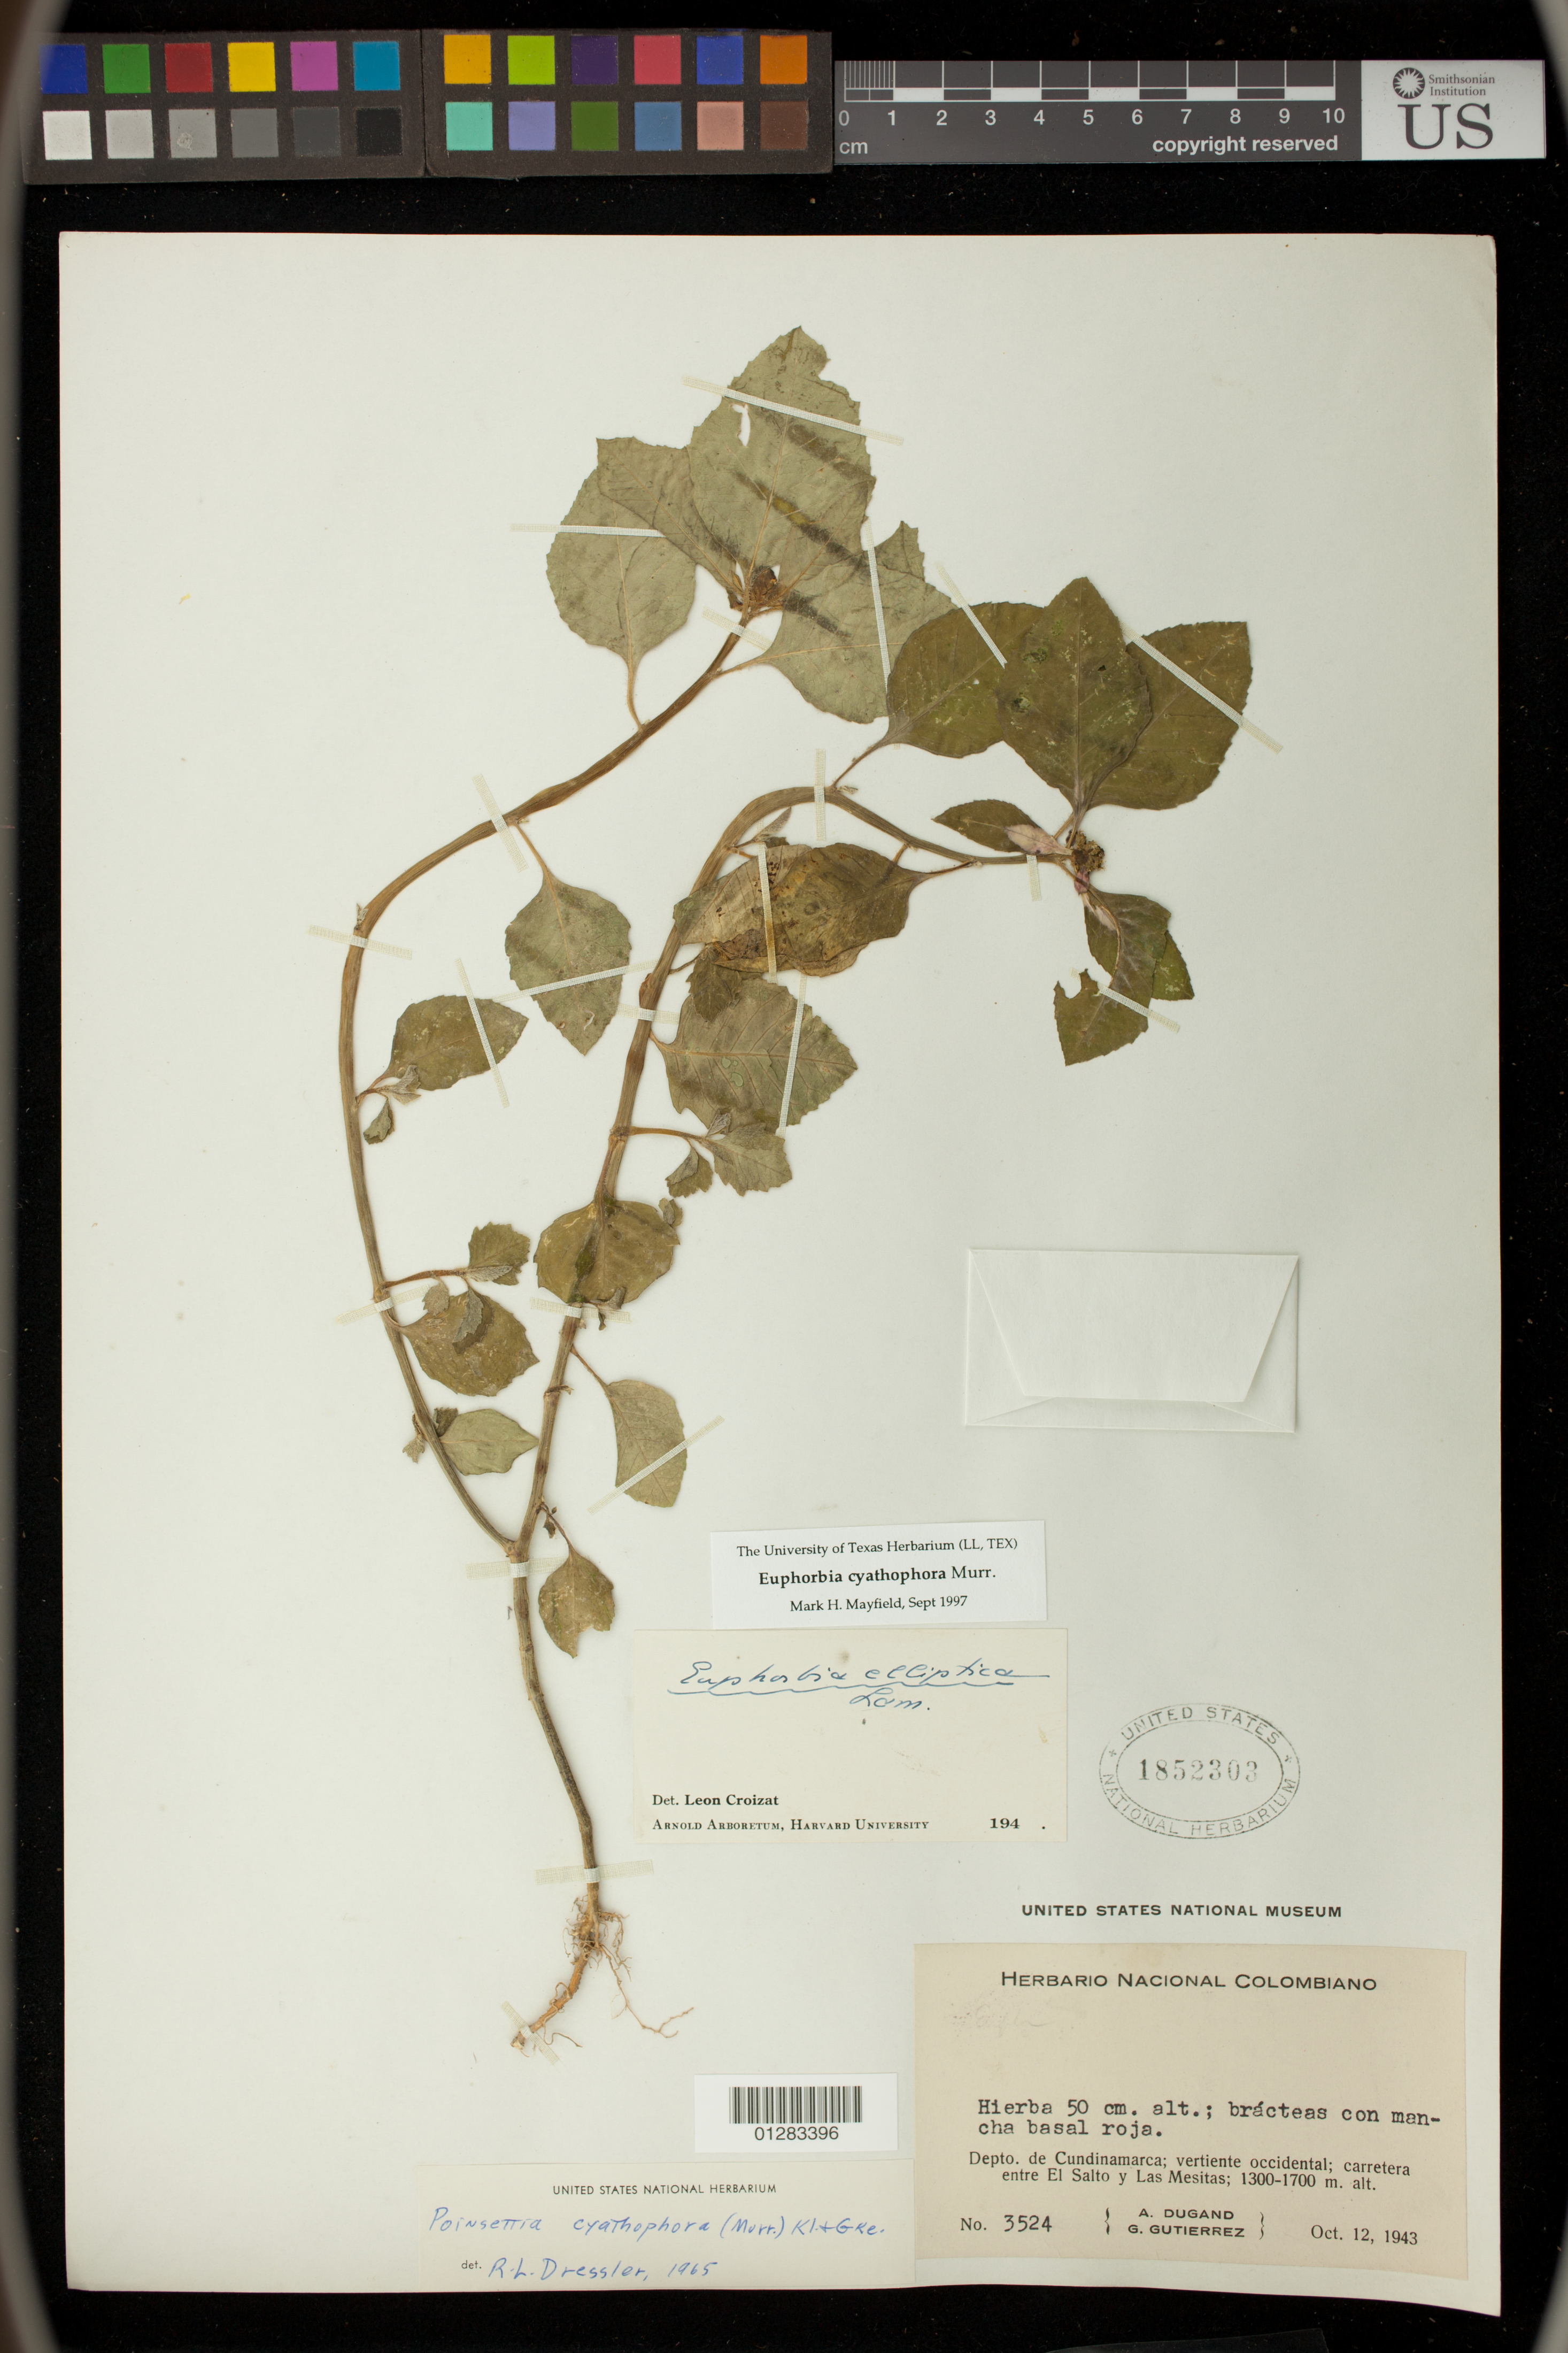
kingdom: Plantae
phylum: Tracheophyta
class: Magnoliopsida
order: Malpighiales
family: Euphorbiaceae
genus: Euphorbia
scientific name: Euphorbia heterophylla var. cyathophora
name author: (Murr.) Griseb.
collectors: A. Dugand & G. Gutierrez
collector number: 3524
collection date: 1943-10-12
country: Colombia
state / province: Cundinamarca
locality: Vertiente occidental; carretera entre El Salto y Las Mesitas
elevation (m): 1300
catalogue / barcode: US 1852303